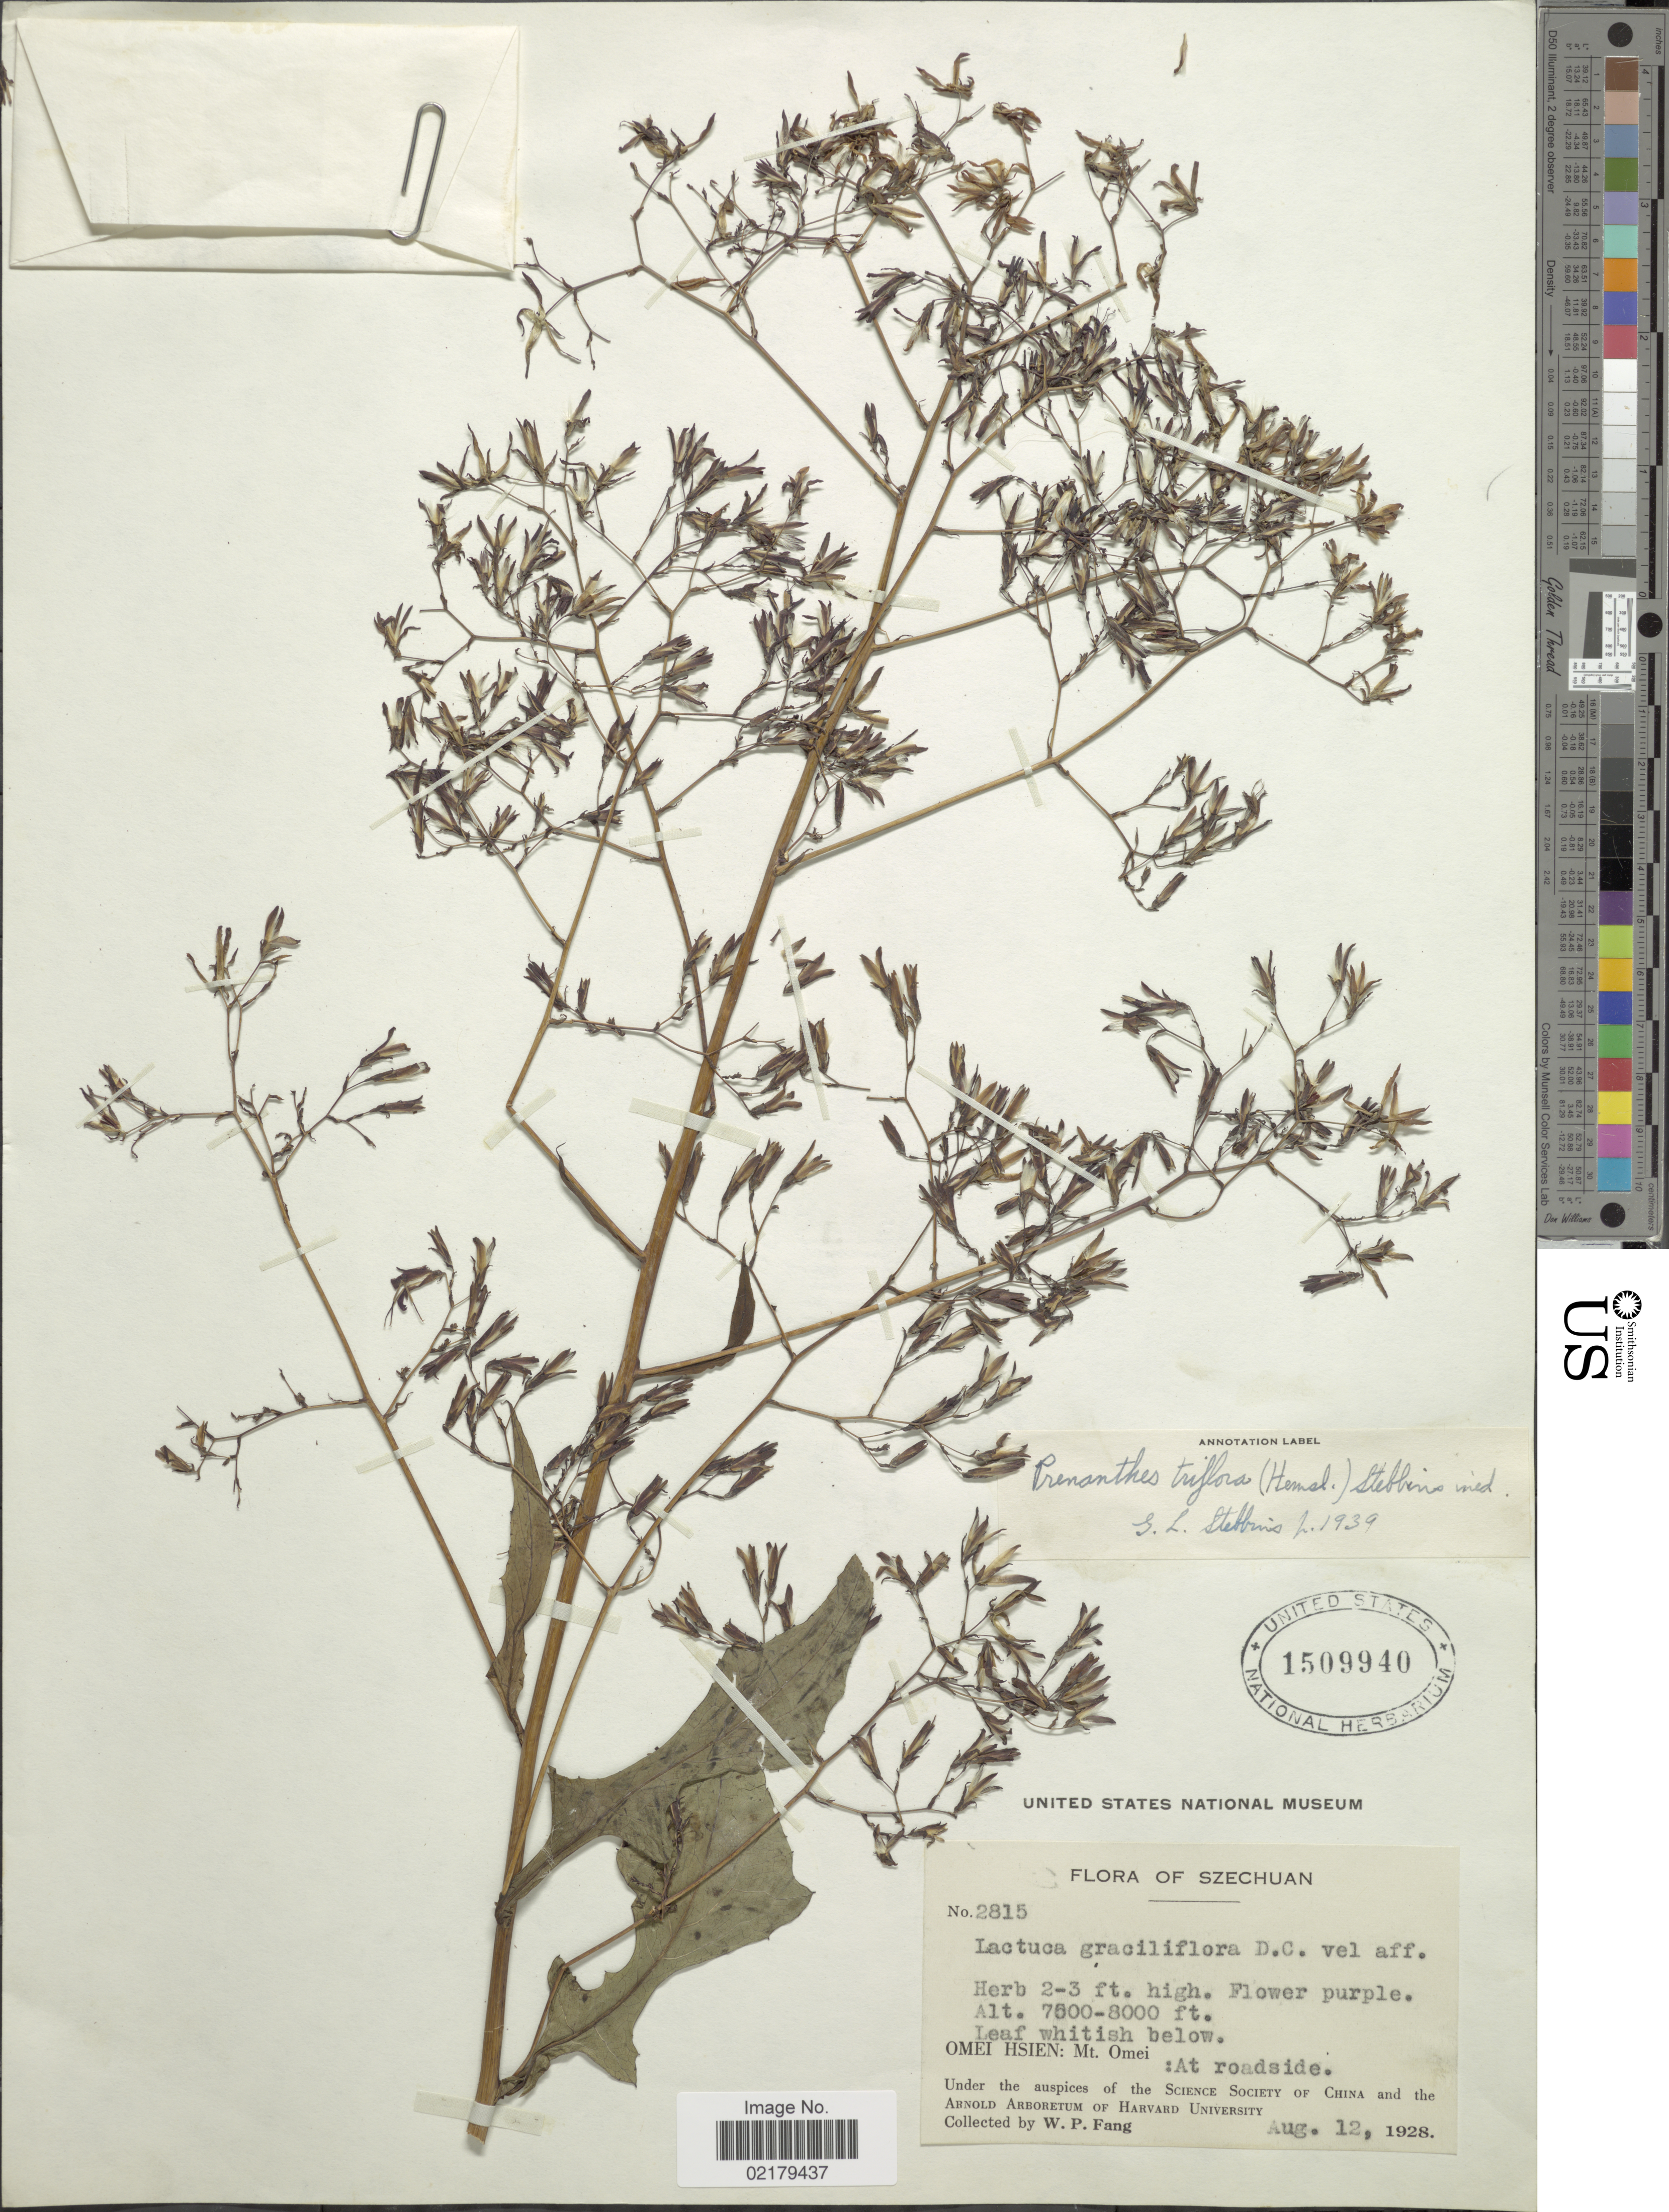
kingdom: Plantae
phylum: Tracheophyta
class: Magnoliopsida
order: Asterales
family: Asteraceae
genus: Nabalus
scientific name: Nabalus triflora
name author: (Hemsl.) C. Shih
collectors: W. P. Fang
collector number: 2815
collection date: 1928-08-12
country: China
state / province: Sichuan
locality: Szechuan, Omei Hsien: Mt Omei: At roadside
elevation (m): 2316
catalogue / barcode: US 1509940